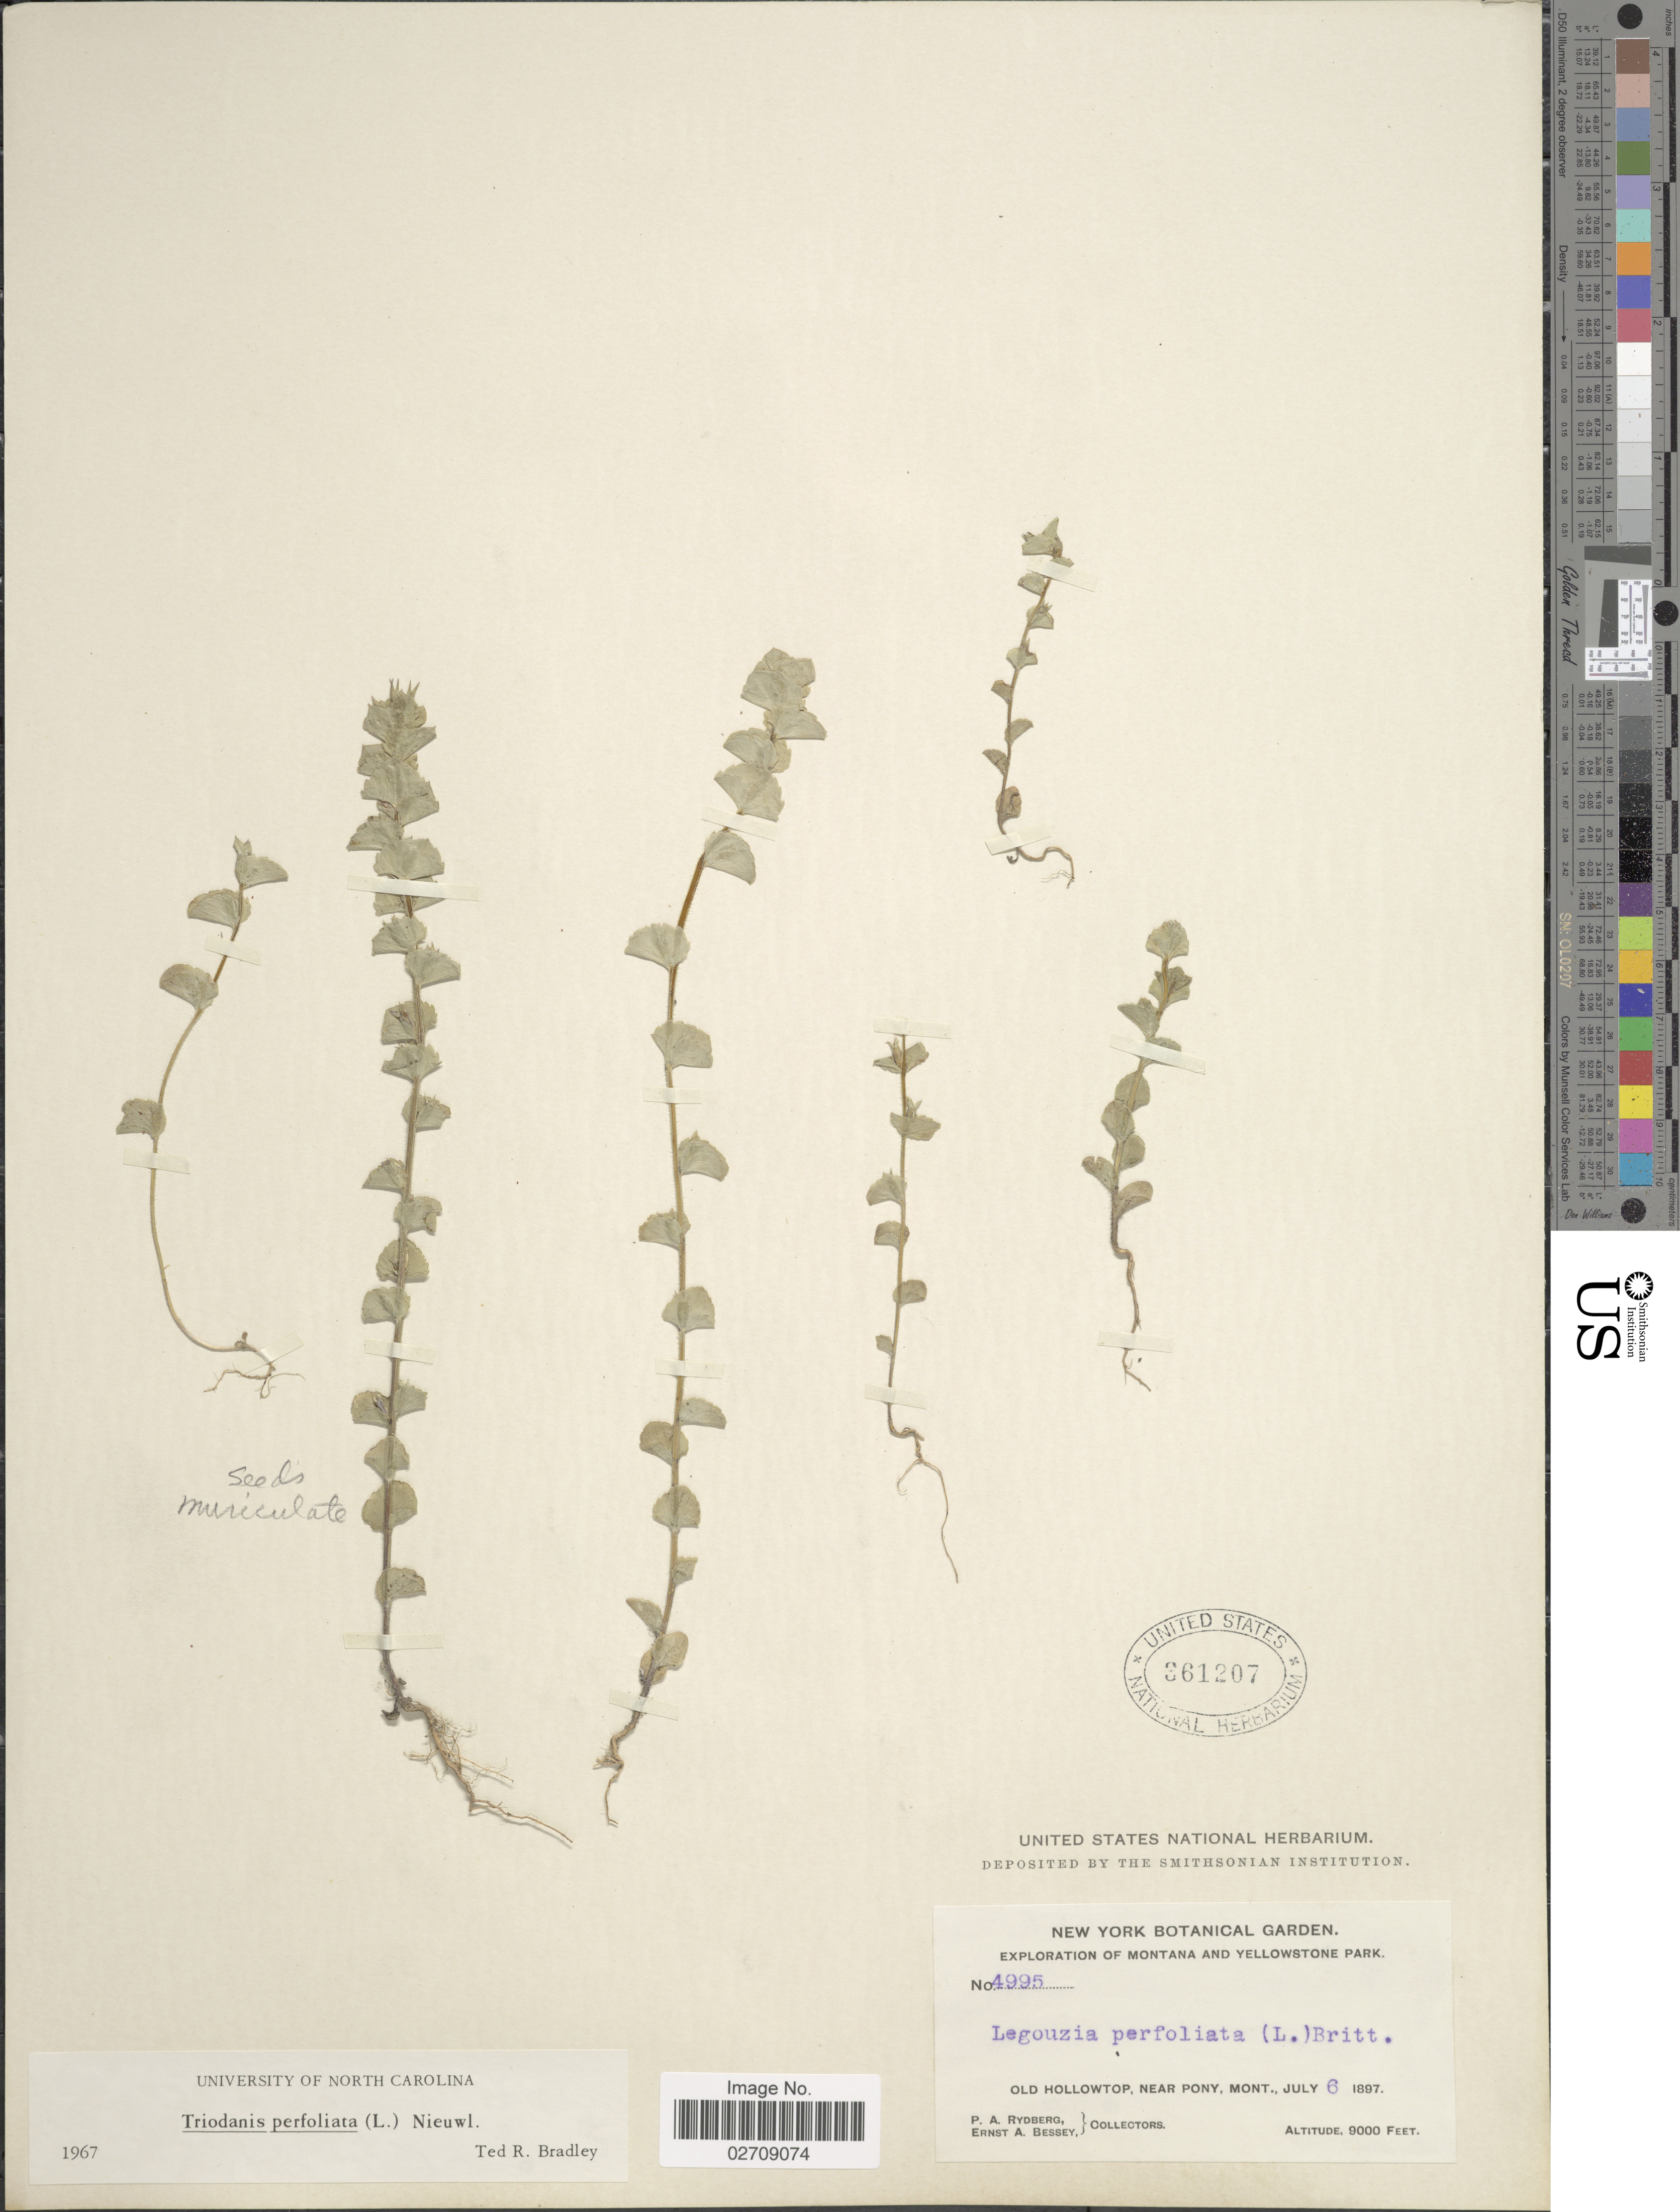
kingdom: Plantae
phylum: Tracheophyta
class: Magnoliopsida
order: Asterales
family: Campanulaceae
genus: Triodanis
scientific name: Triodanis perfoliata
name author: (L.) Nieuwl.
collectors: P. A. Rydberg & E. Bessey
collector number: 4995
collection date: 1897-07-06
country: United States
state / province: Montana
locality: Montana and Yellowstone Park. Old Hollowtop, near Pony.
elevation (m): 2743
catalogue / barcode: US 361207